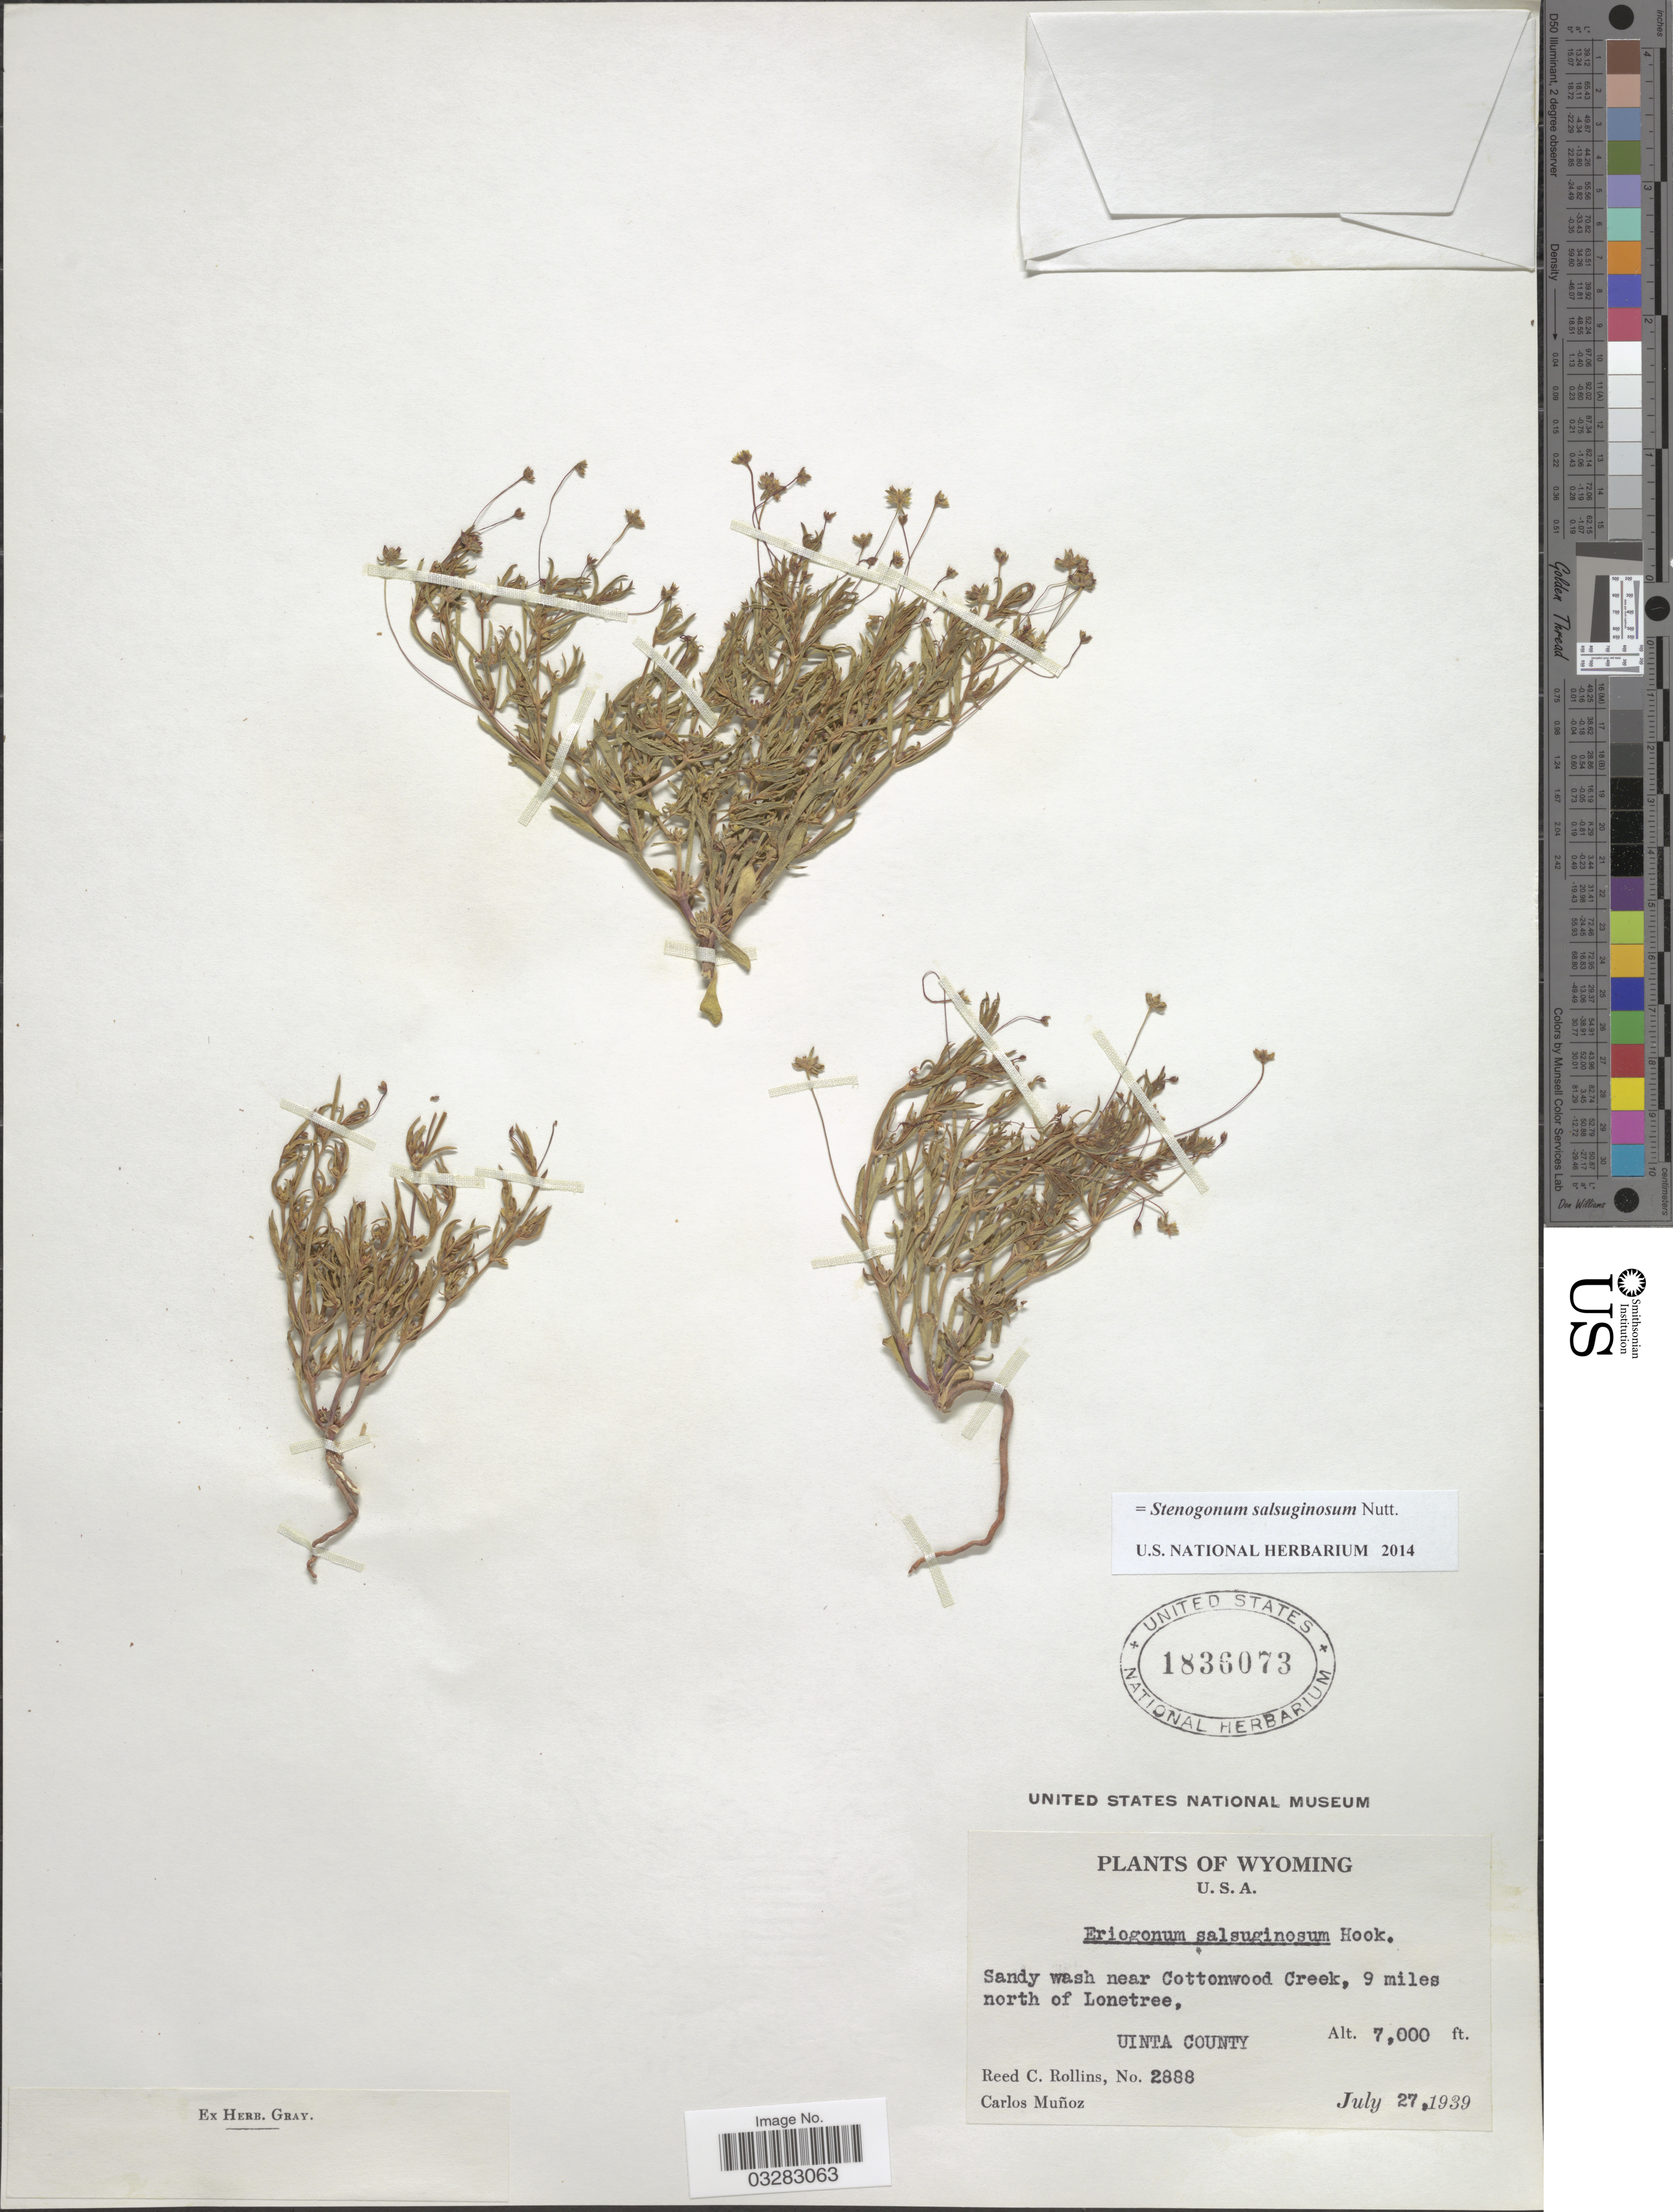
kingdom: Plantae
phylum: Tracheophyta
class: Magnoliopsida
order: Caryophyllales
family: Polygonaceae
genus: Stenogonum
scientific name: Stenogonum salsuginosum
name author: Nutt.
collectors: R. C. Rollins & C. Muñoz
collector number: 2888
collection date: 1939-07-27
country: United States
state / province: Wyoming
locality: Sandy wash near Cottonwood Creek, 9 miles north of Lonetree, Uinta County.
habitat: sandy wash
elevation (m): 2134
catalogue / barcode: US 1836073